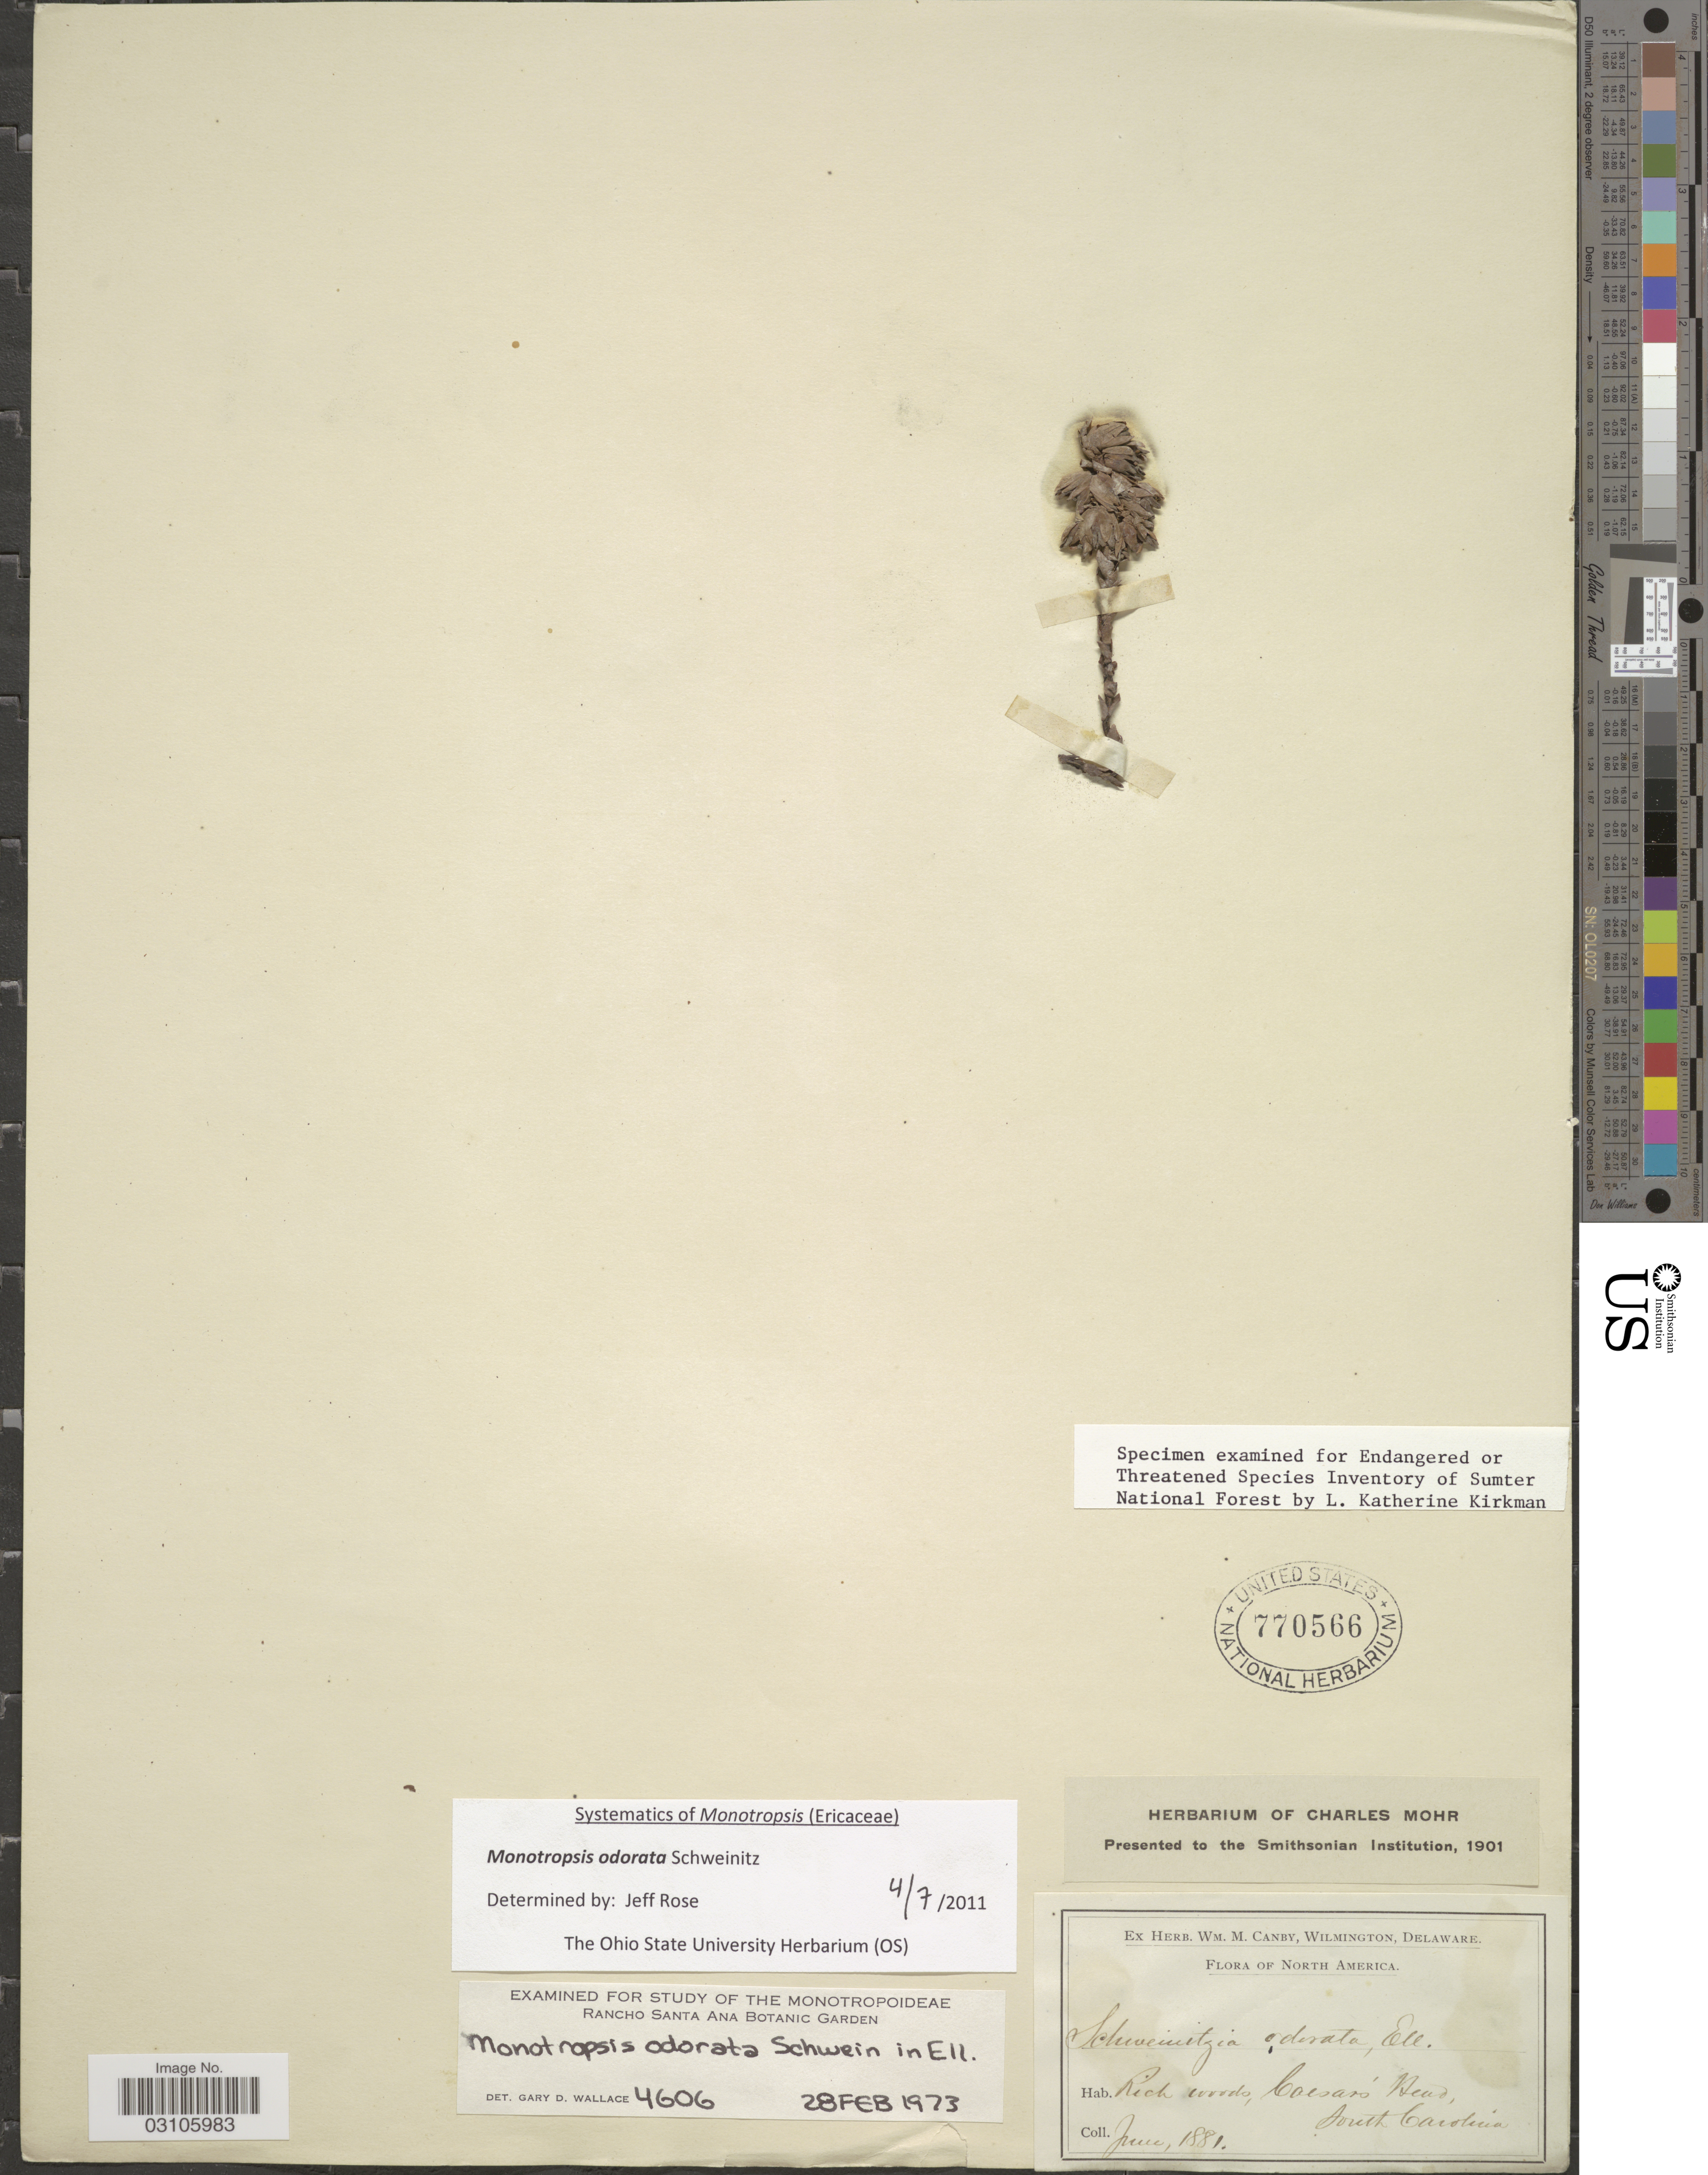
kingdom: Plantae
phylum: Tracheophyta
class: Magnoliopsida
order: Ericales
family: Ericaceae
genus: Monotropsis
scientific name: Monotropsis odorata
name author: Schwein. ex Elliott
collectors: ex herb. W.M. Canby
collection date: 1881-06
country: United States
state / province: South Carolina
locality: Caesar's Head.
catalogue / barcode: US 770566